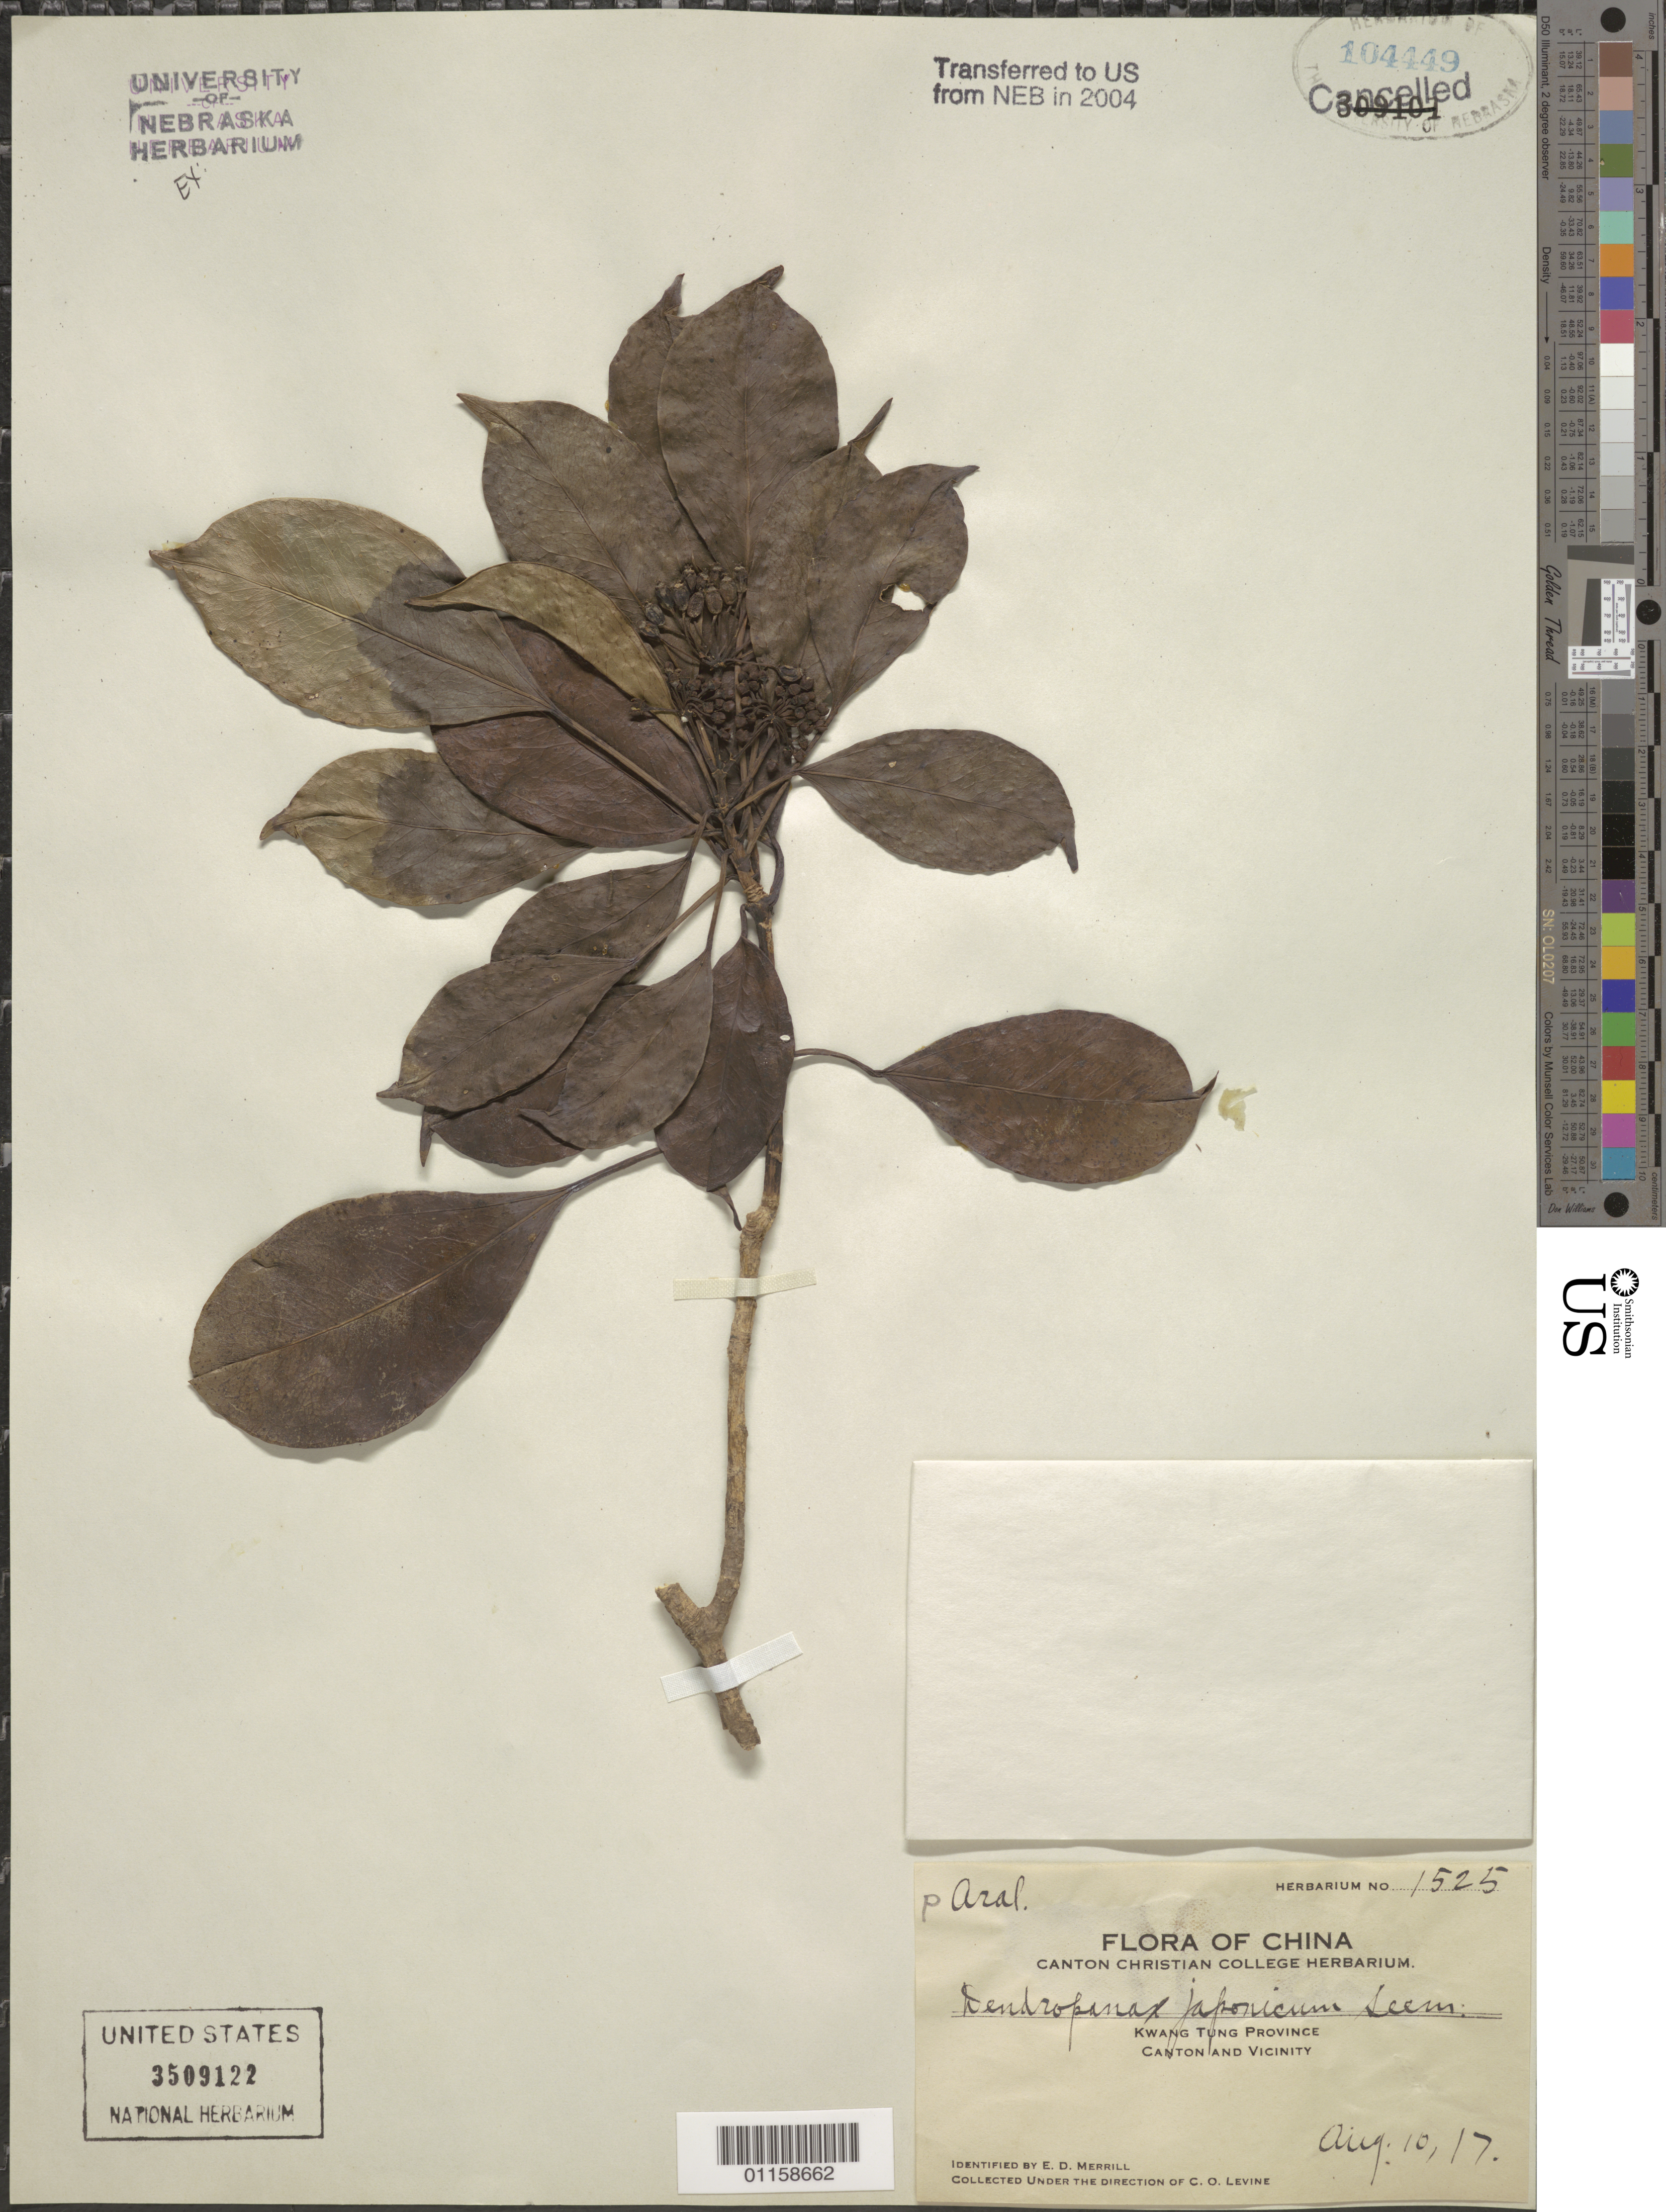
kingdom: Plantae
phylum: Tracheophyta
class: Magnoliopsida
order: Apiales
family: Araliaceae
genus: Dendropanax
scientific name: Dendropanax japonicus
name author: (Jungh.) Seem.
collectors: C. O. Levine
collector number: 1525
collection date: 1917-08-10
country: China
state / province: Guangdong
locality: Canton and Vicinity.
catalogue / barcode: US 3509122